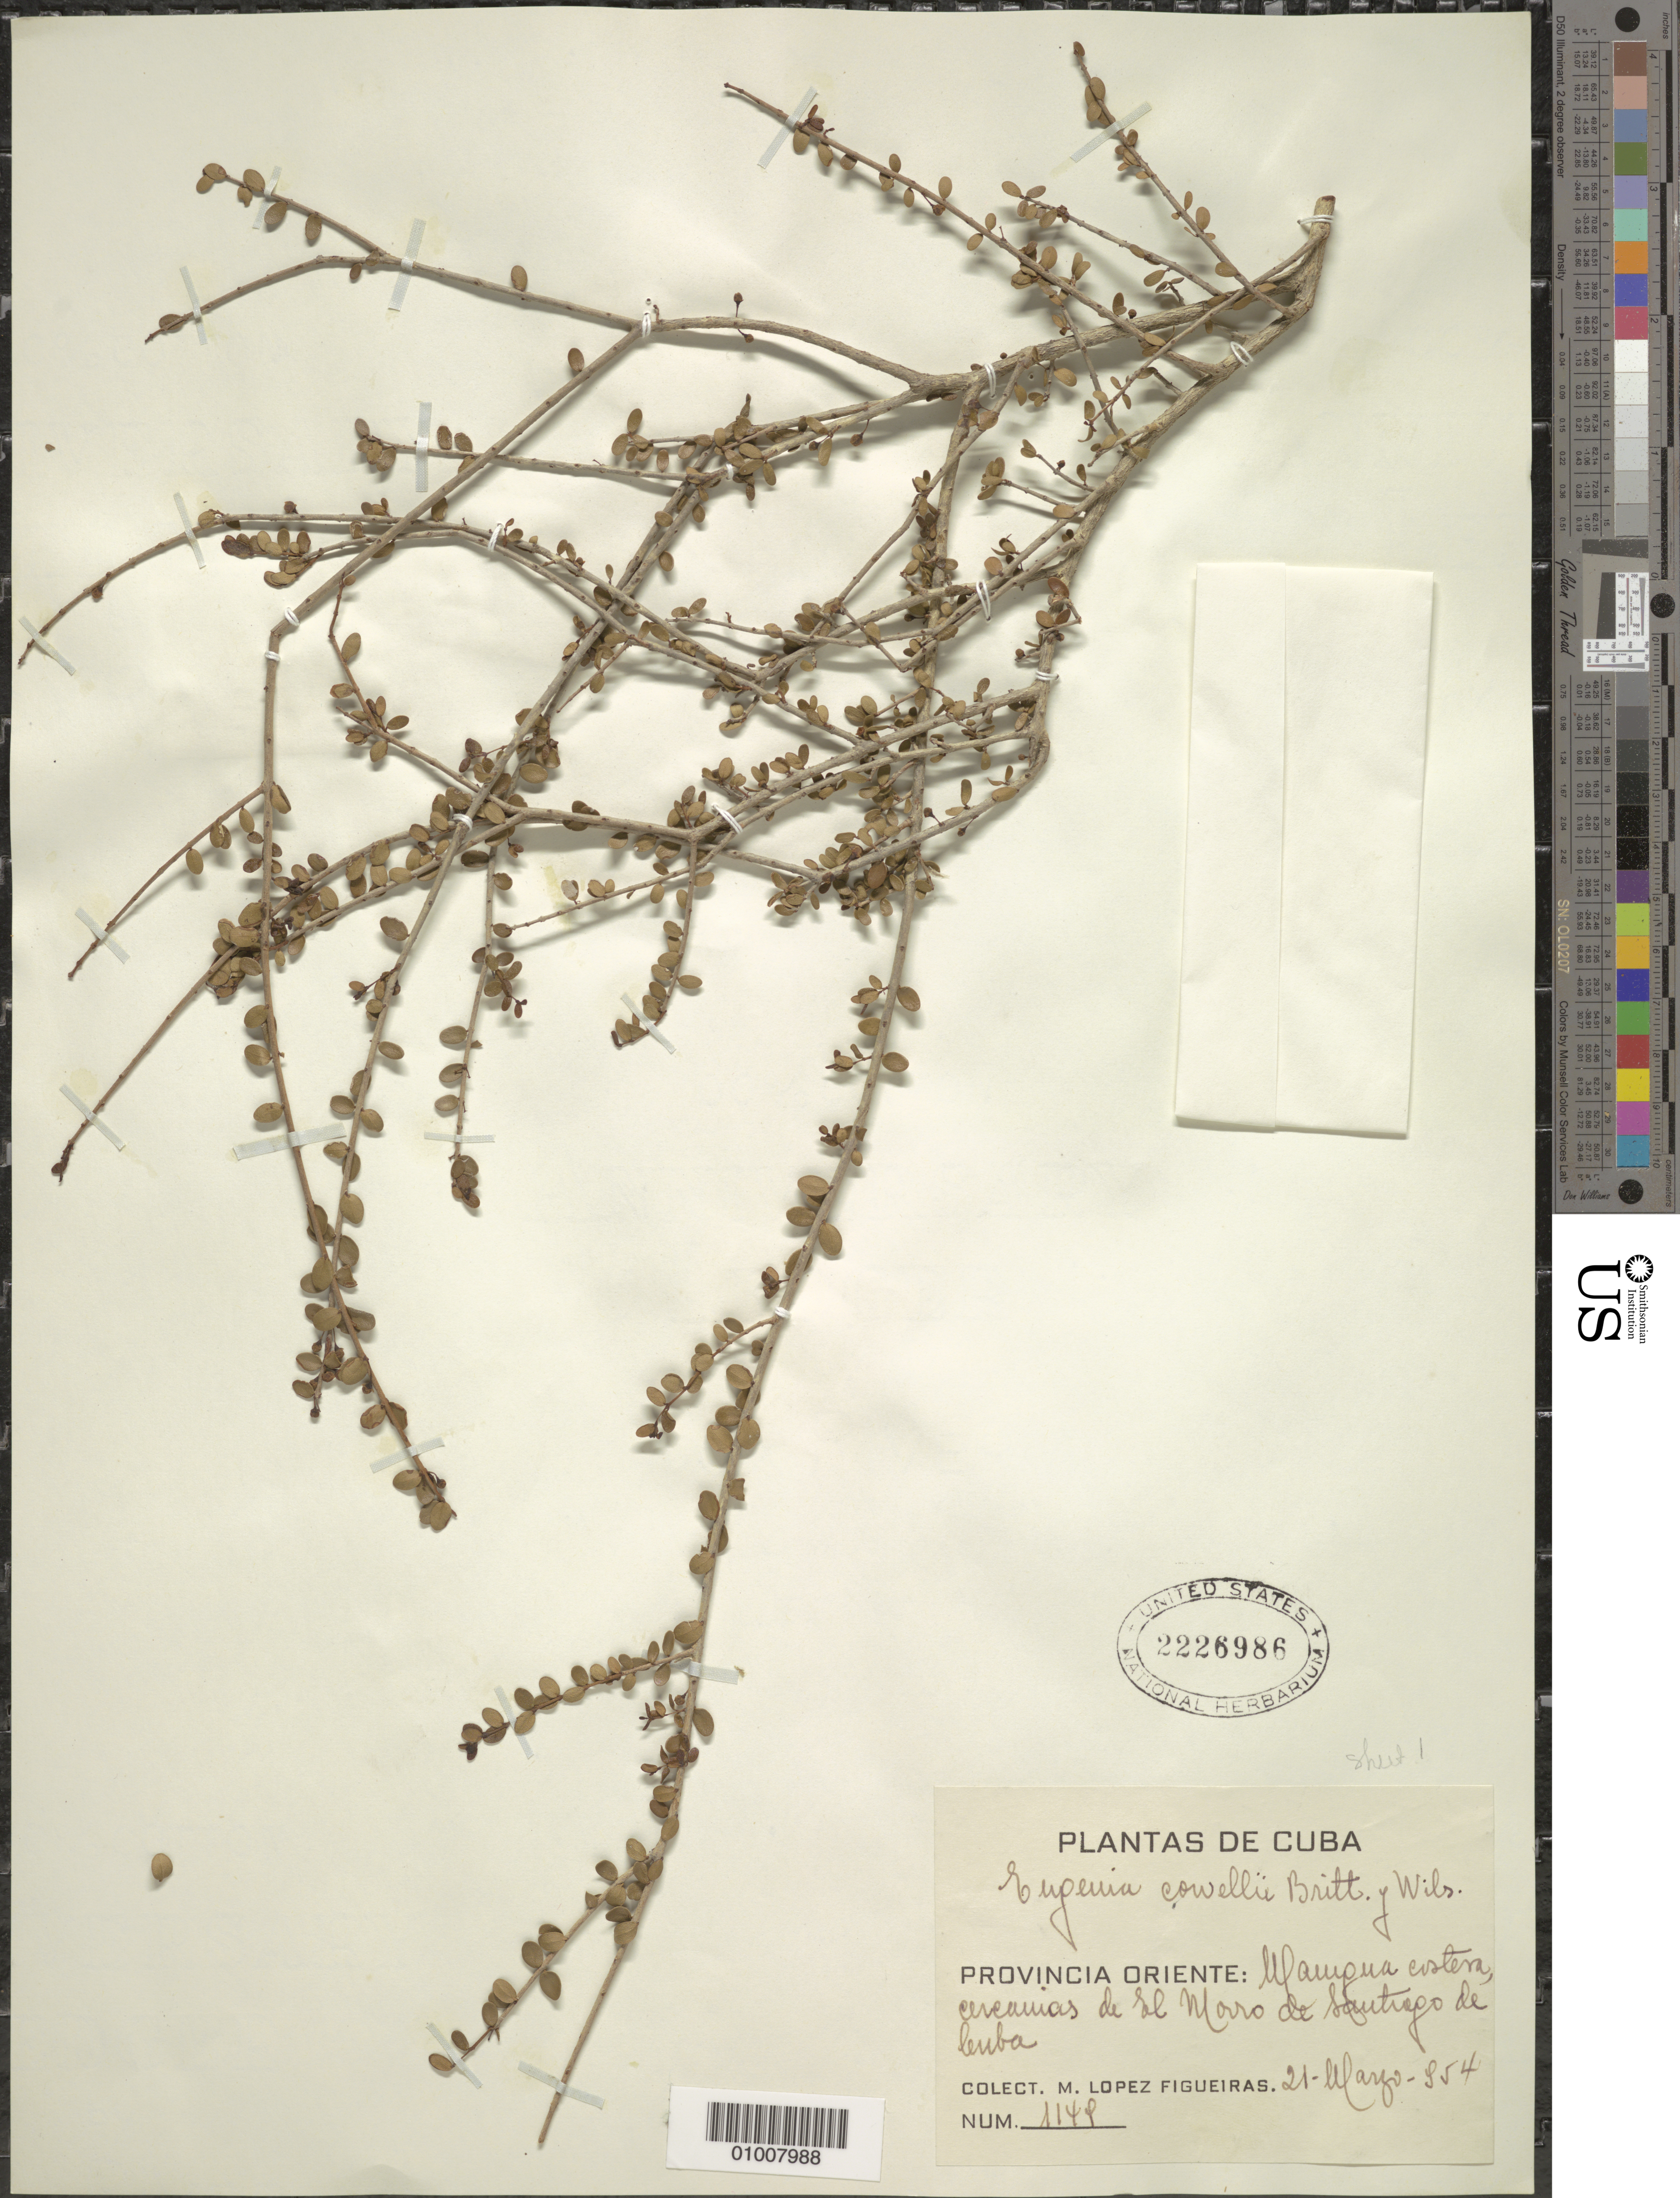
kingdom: Plantae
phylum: Tracheophyta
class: Magnoliopsida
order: Myrtales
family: Myrtaceae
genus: Eugenia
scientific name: Eugenia cowellii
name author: Britton & P. Wilson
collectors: M. López Figueiras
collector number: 1149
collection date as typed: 21 Mar 1954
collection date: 1954-03-21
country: Cuba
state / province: Santiago de Cuba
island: Cuba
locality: Morro de Santiago de leuba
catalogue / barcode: US 2226986